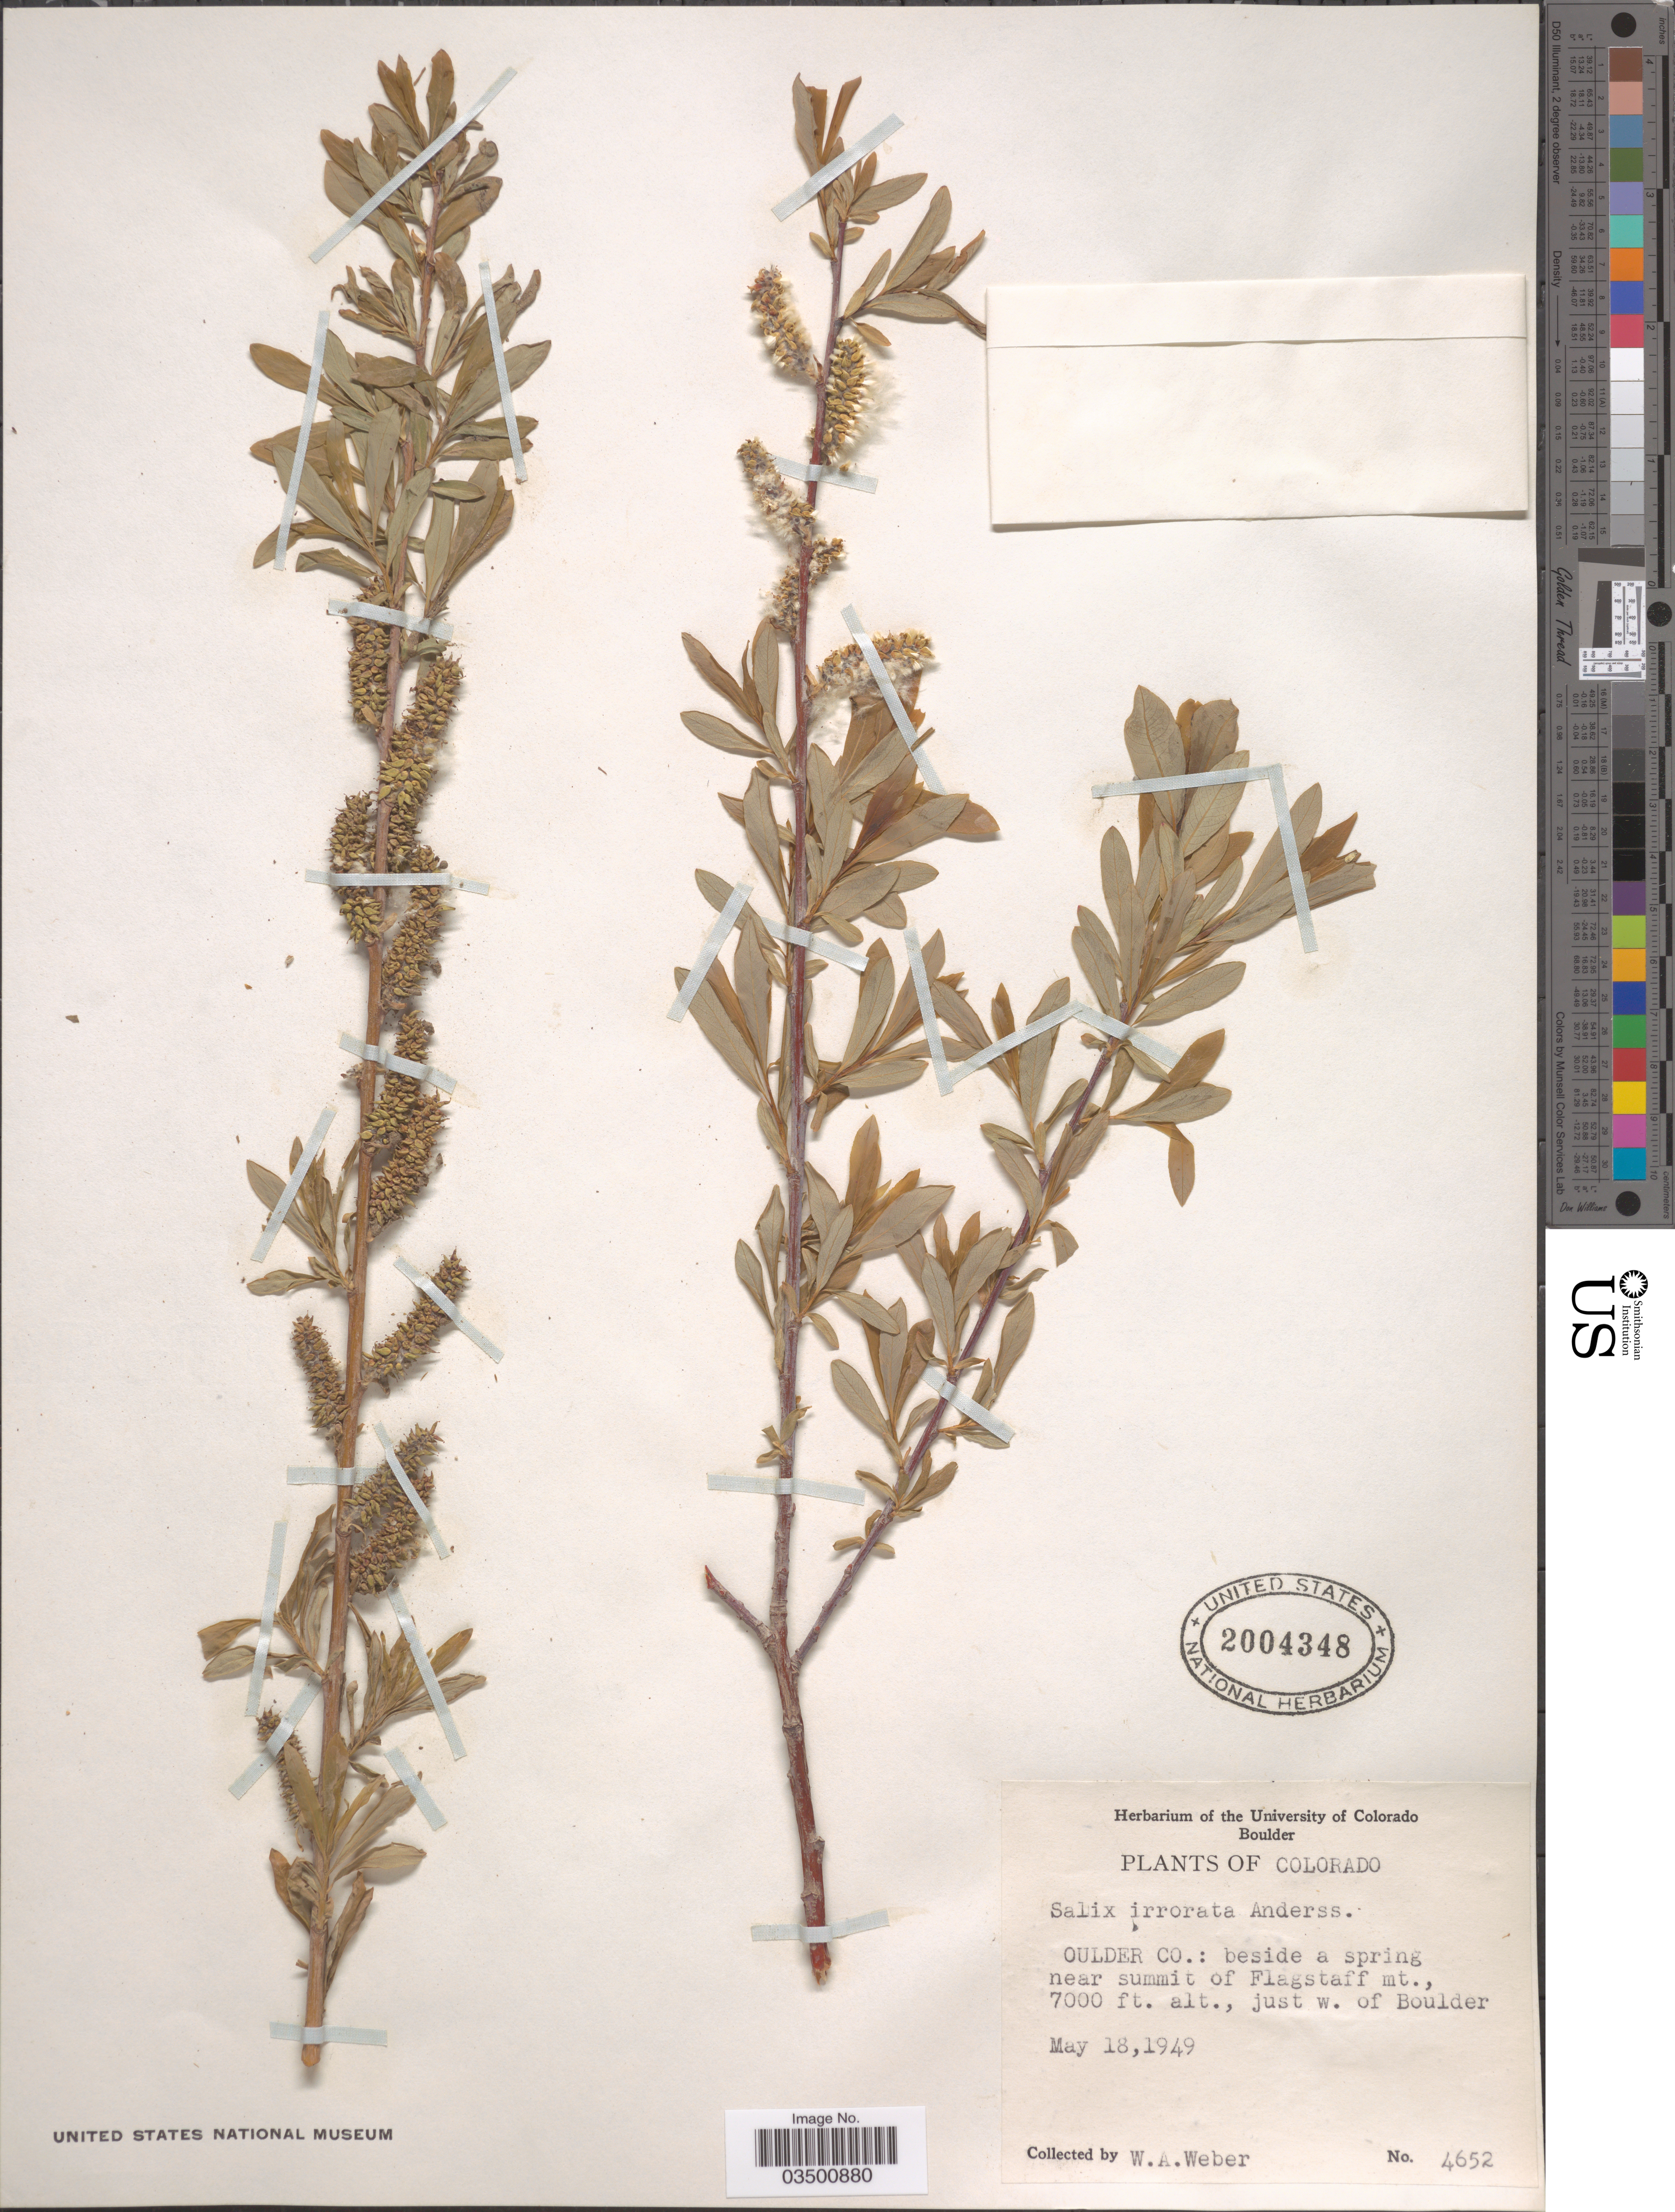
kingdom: Plantae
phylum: Tracheophyta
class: Magnoliopsida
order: Malpighiales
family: Salicaceae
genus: Salix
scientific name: Salix irrorata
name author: Andersson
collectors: W. A. Weber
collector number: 4652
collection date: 1949-05-18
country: United States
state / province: Colorado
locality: Oulder Co.: beside a spring near summit of Flagstaff mt., just w. of Boulder.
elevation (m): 2134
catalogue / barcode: US 2004348